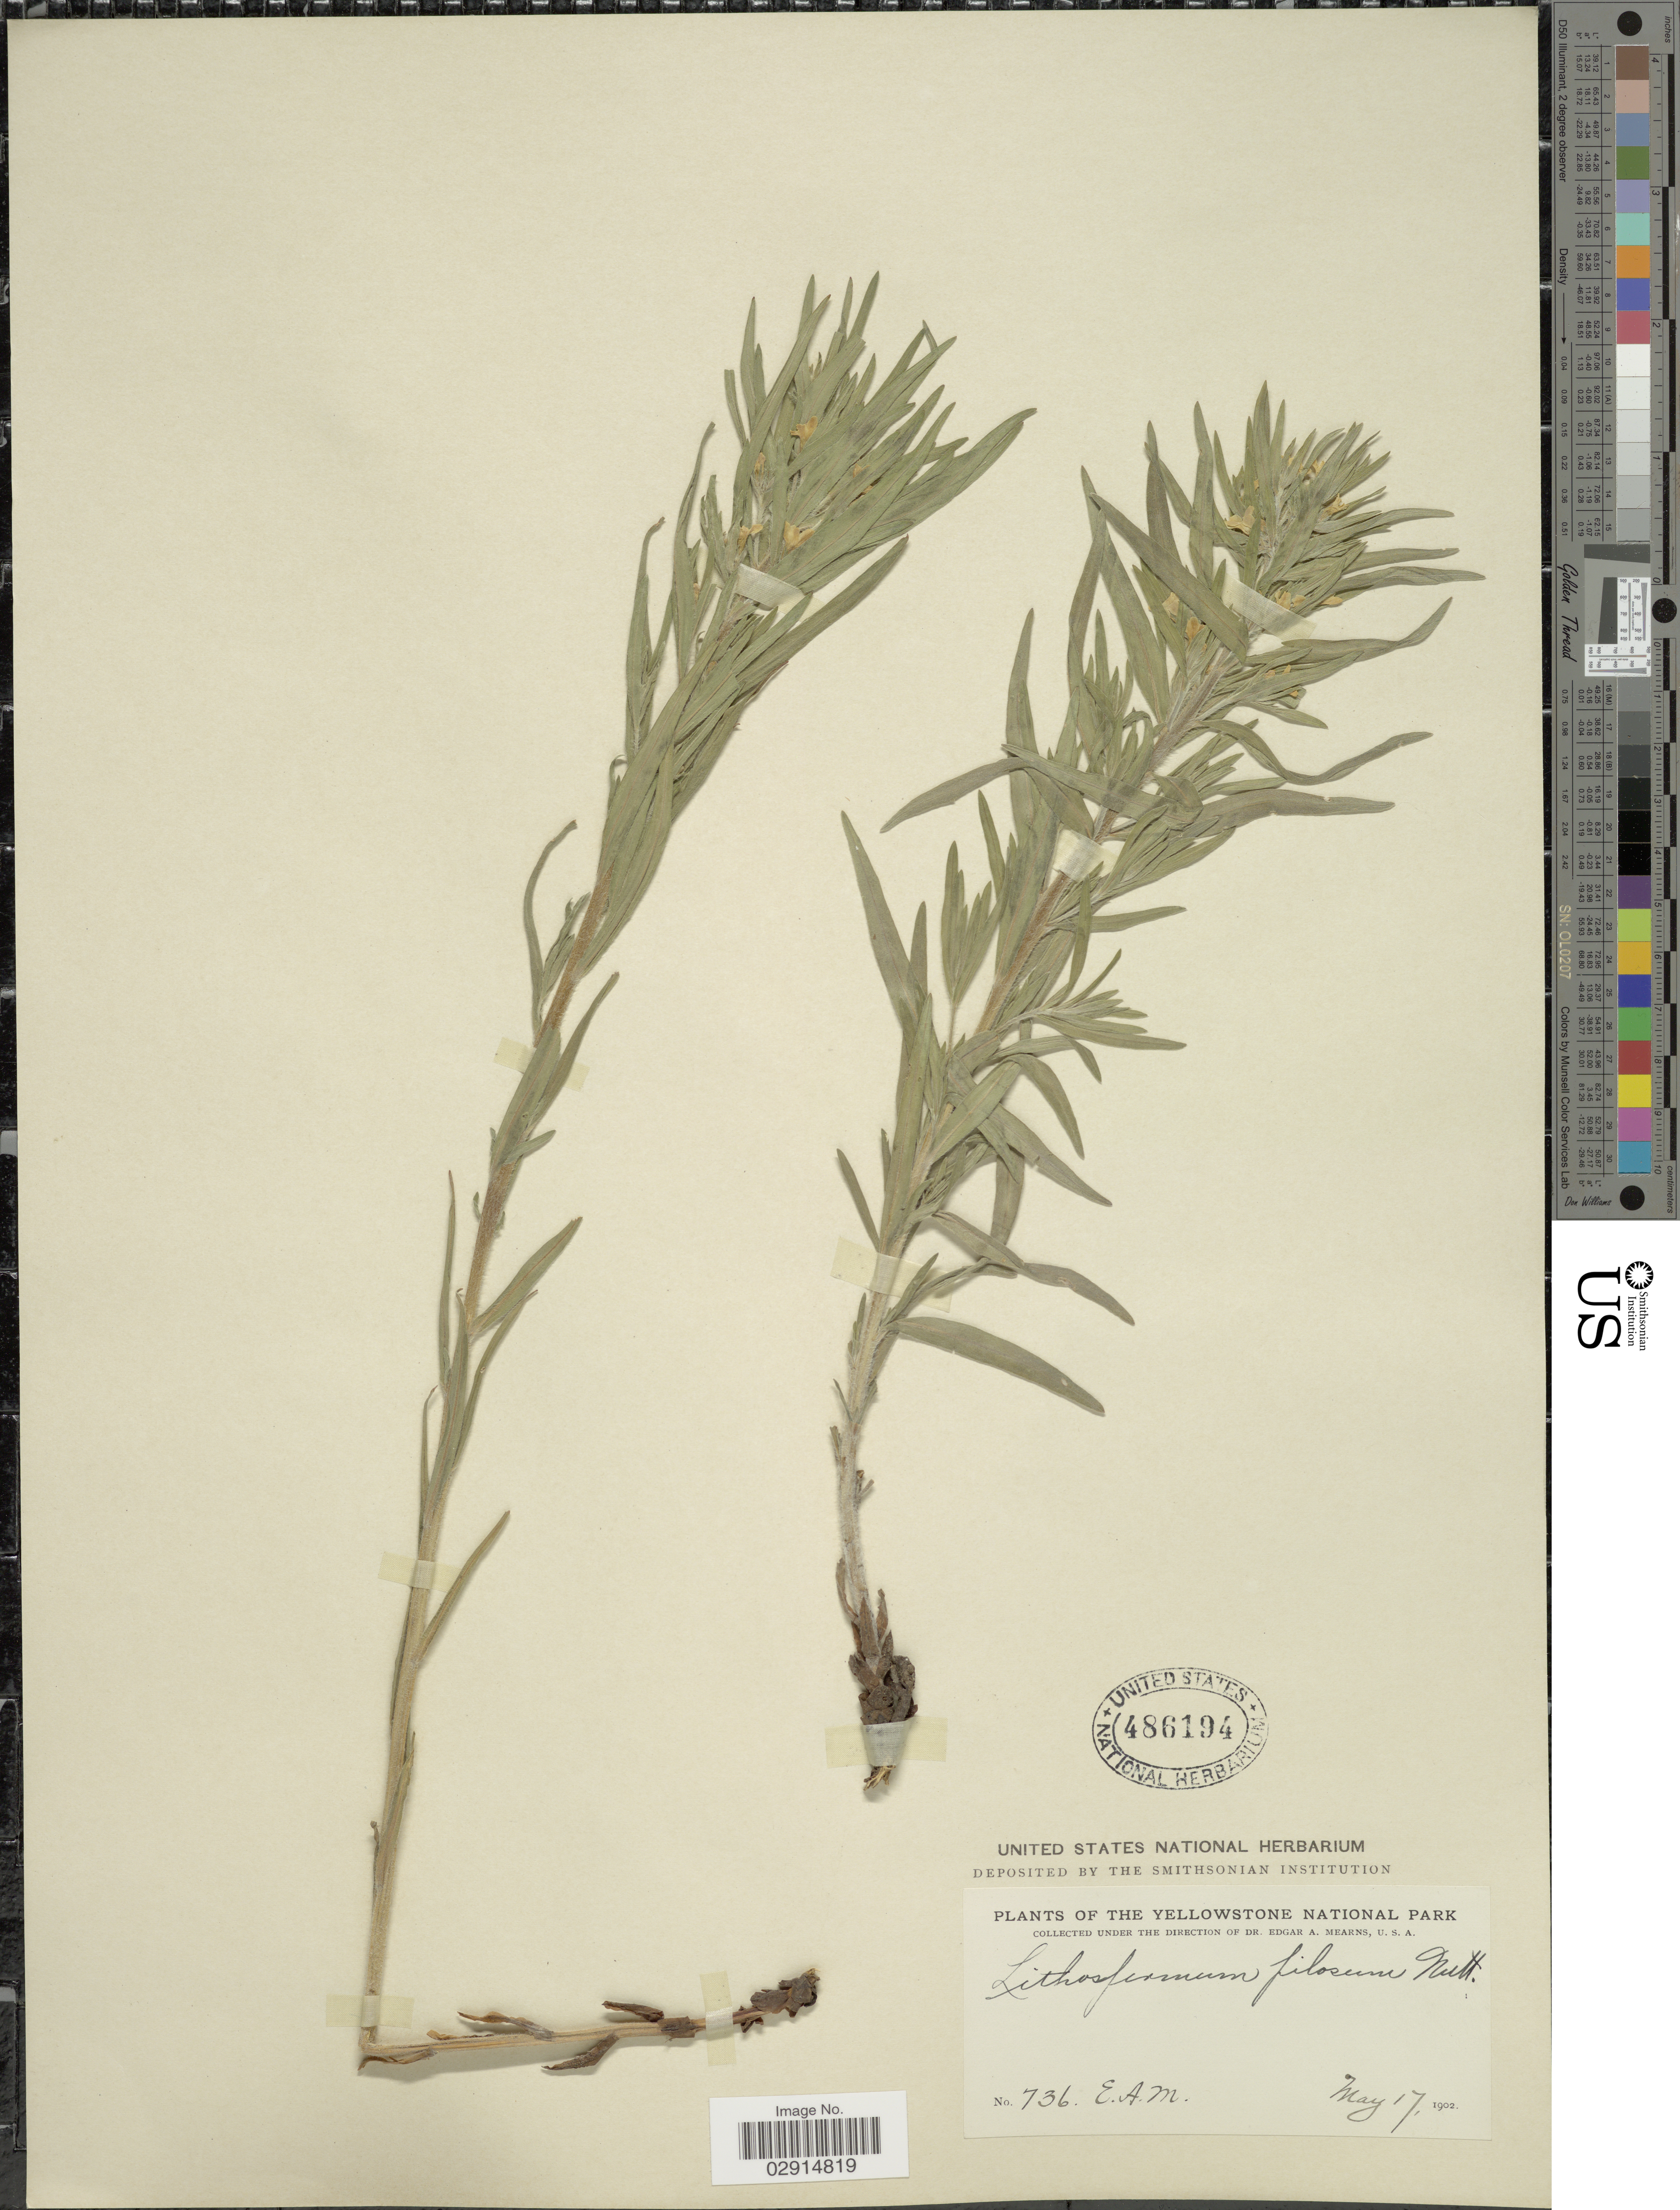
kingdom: Plantae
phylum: Tracheophyta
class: Magnoliopsida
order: Boraginales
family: Boraginaceae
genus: Lithospermum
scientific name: Lithospermum ruderale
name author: Douglas ex Lehm.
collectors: E. A. Mearns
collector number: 736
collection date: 1902-05-17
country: United States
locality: Yellowstone National Park.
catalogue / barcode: US 486194